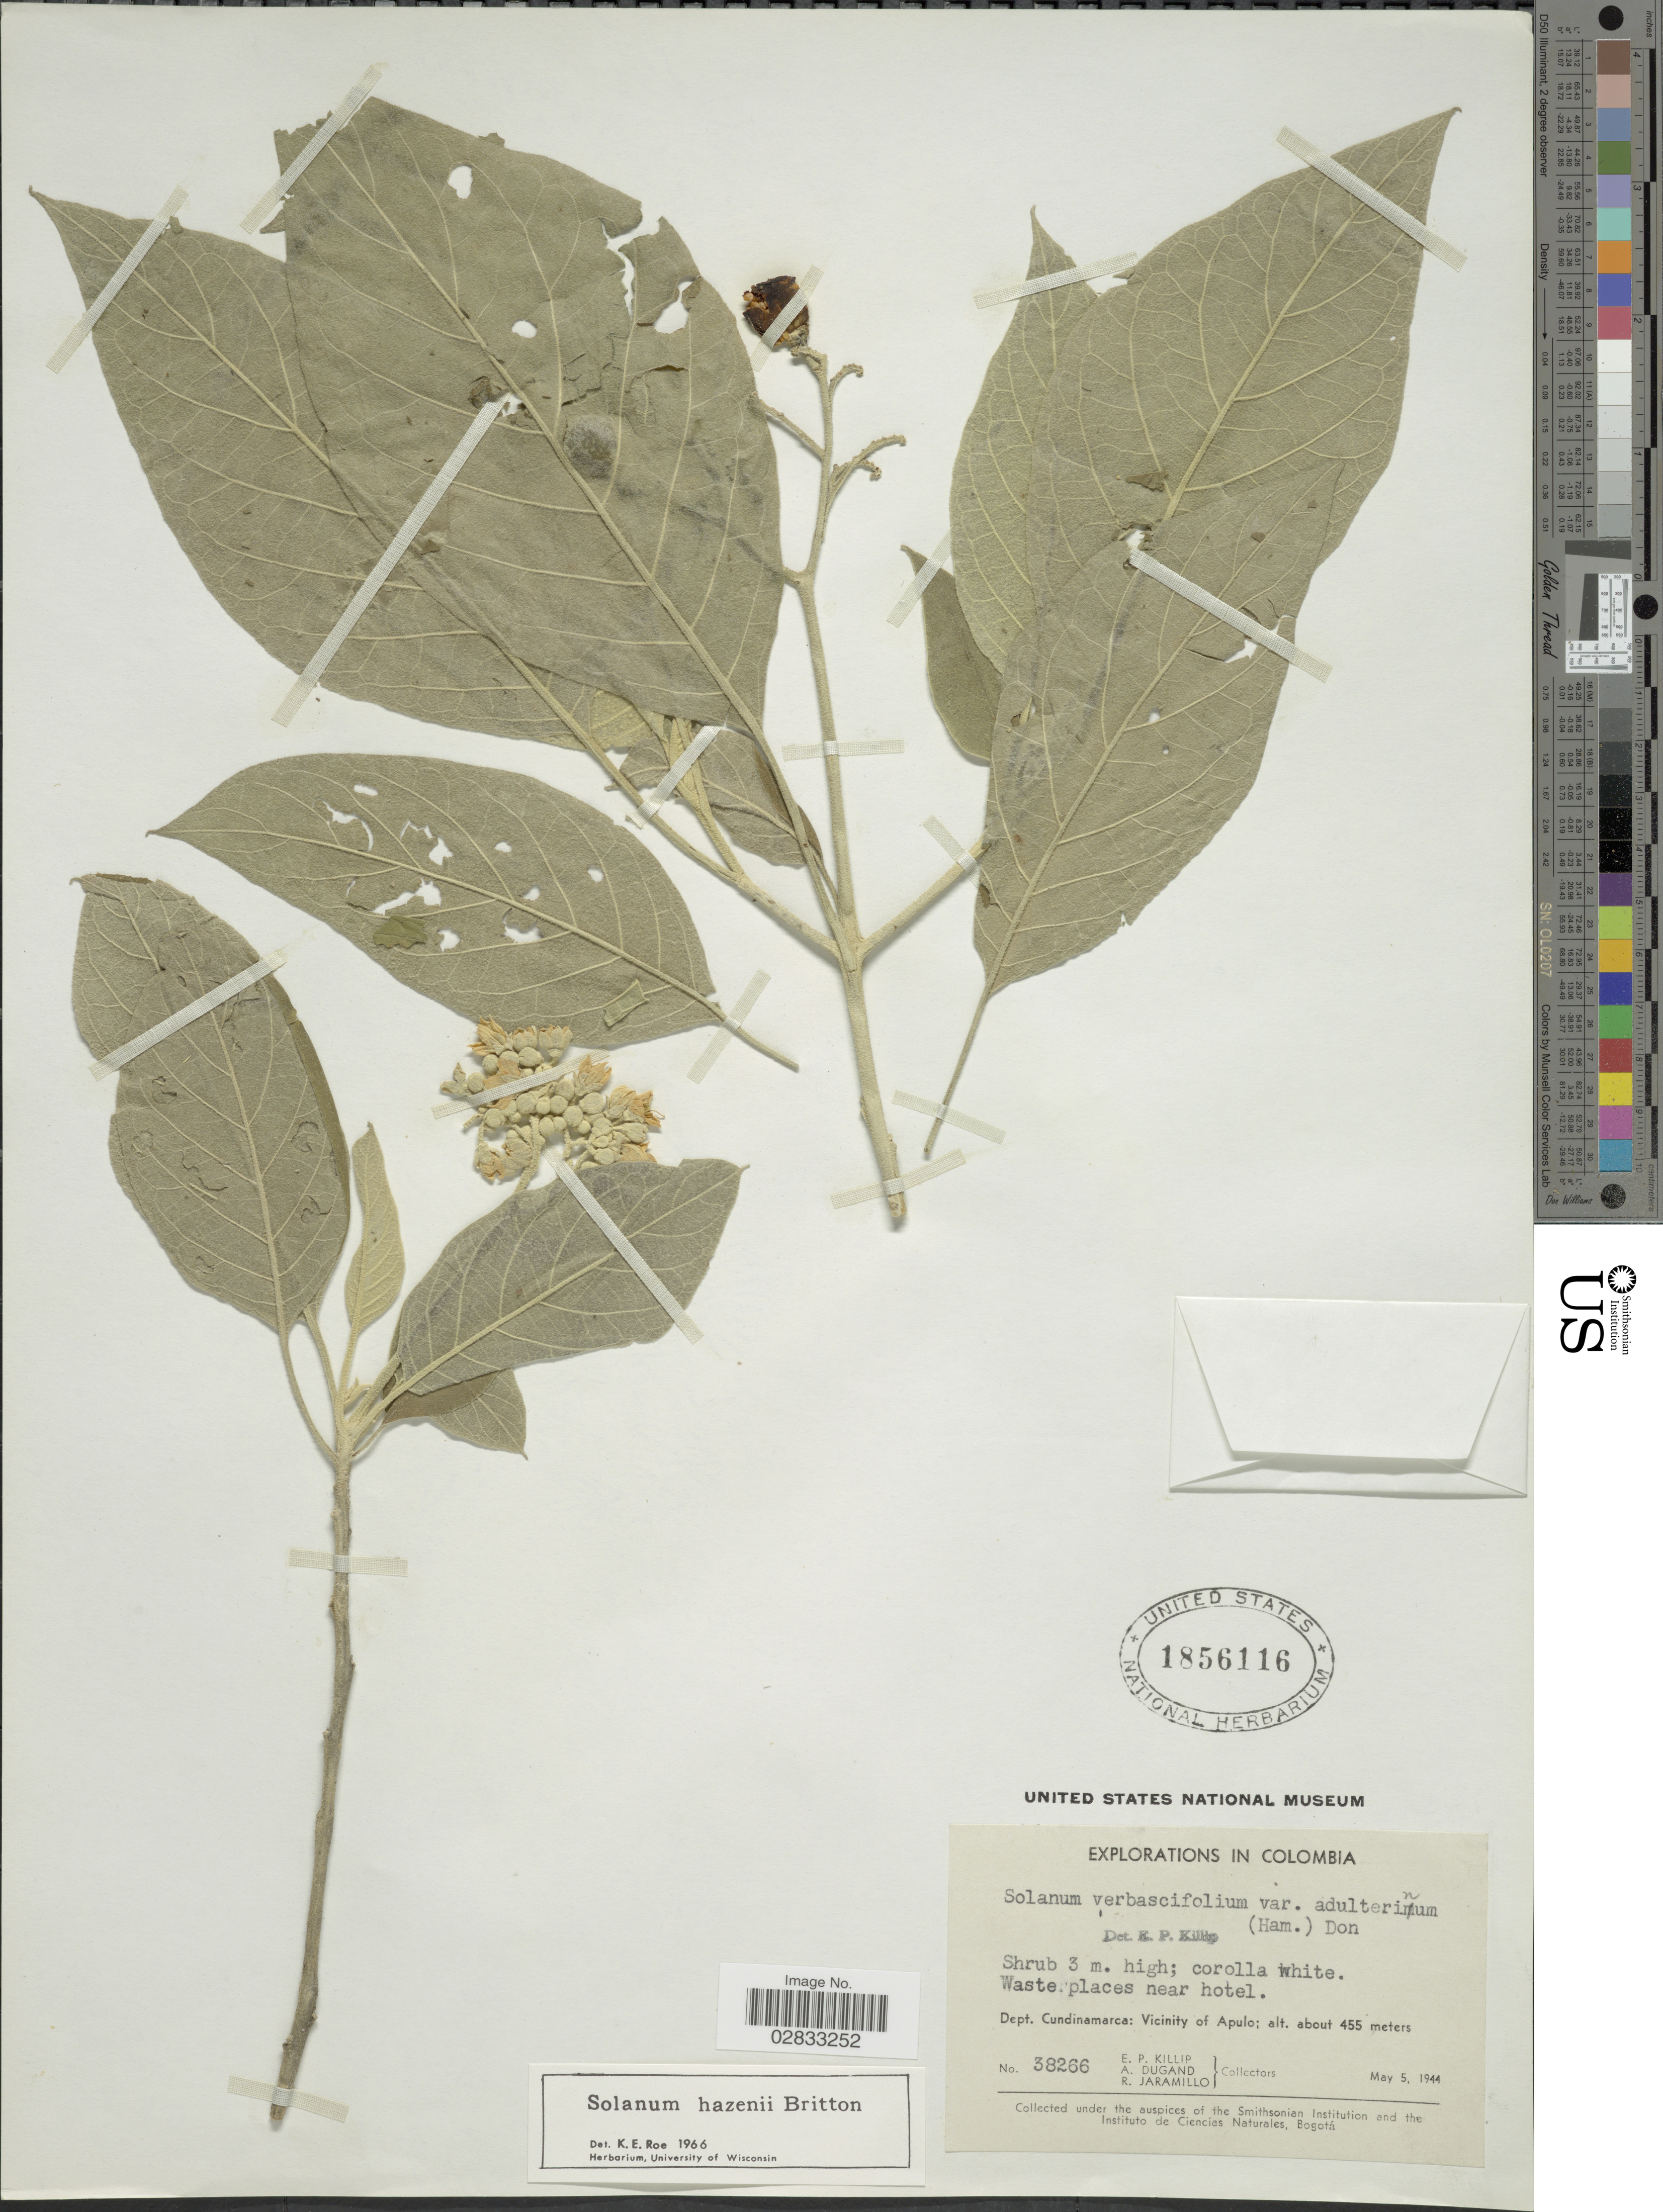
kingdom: Plantae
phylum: Tracheophyta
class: Magnoliopsida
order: Solanales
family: Solanaceae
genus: Solanum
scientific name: Solanum hazenii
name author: Britton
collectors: E. P. Killip, A. Dugand & R. Jaramillo M.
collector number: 38266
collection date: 1944-05-05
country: Colombia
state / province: Cundinamarca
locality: Dept. Cundinamarca: Vicinity of Apulo.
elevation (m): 455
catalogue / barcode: US 1856116